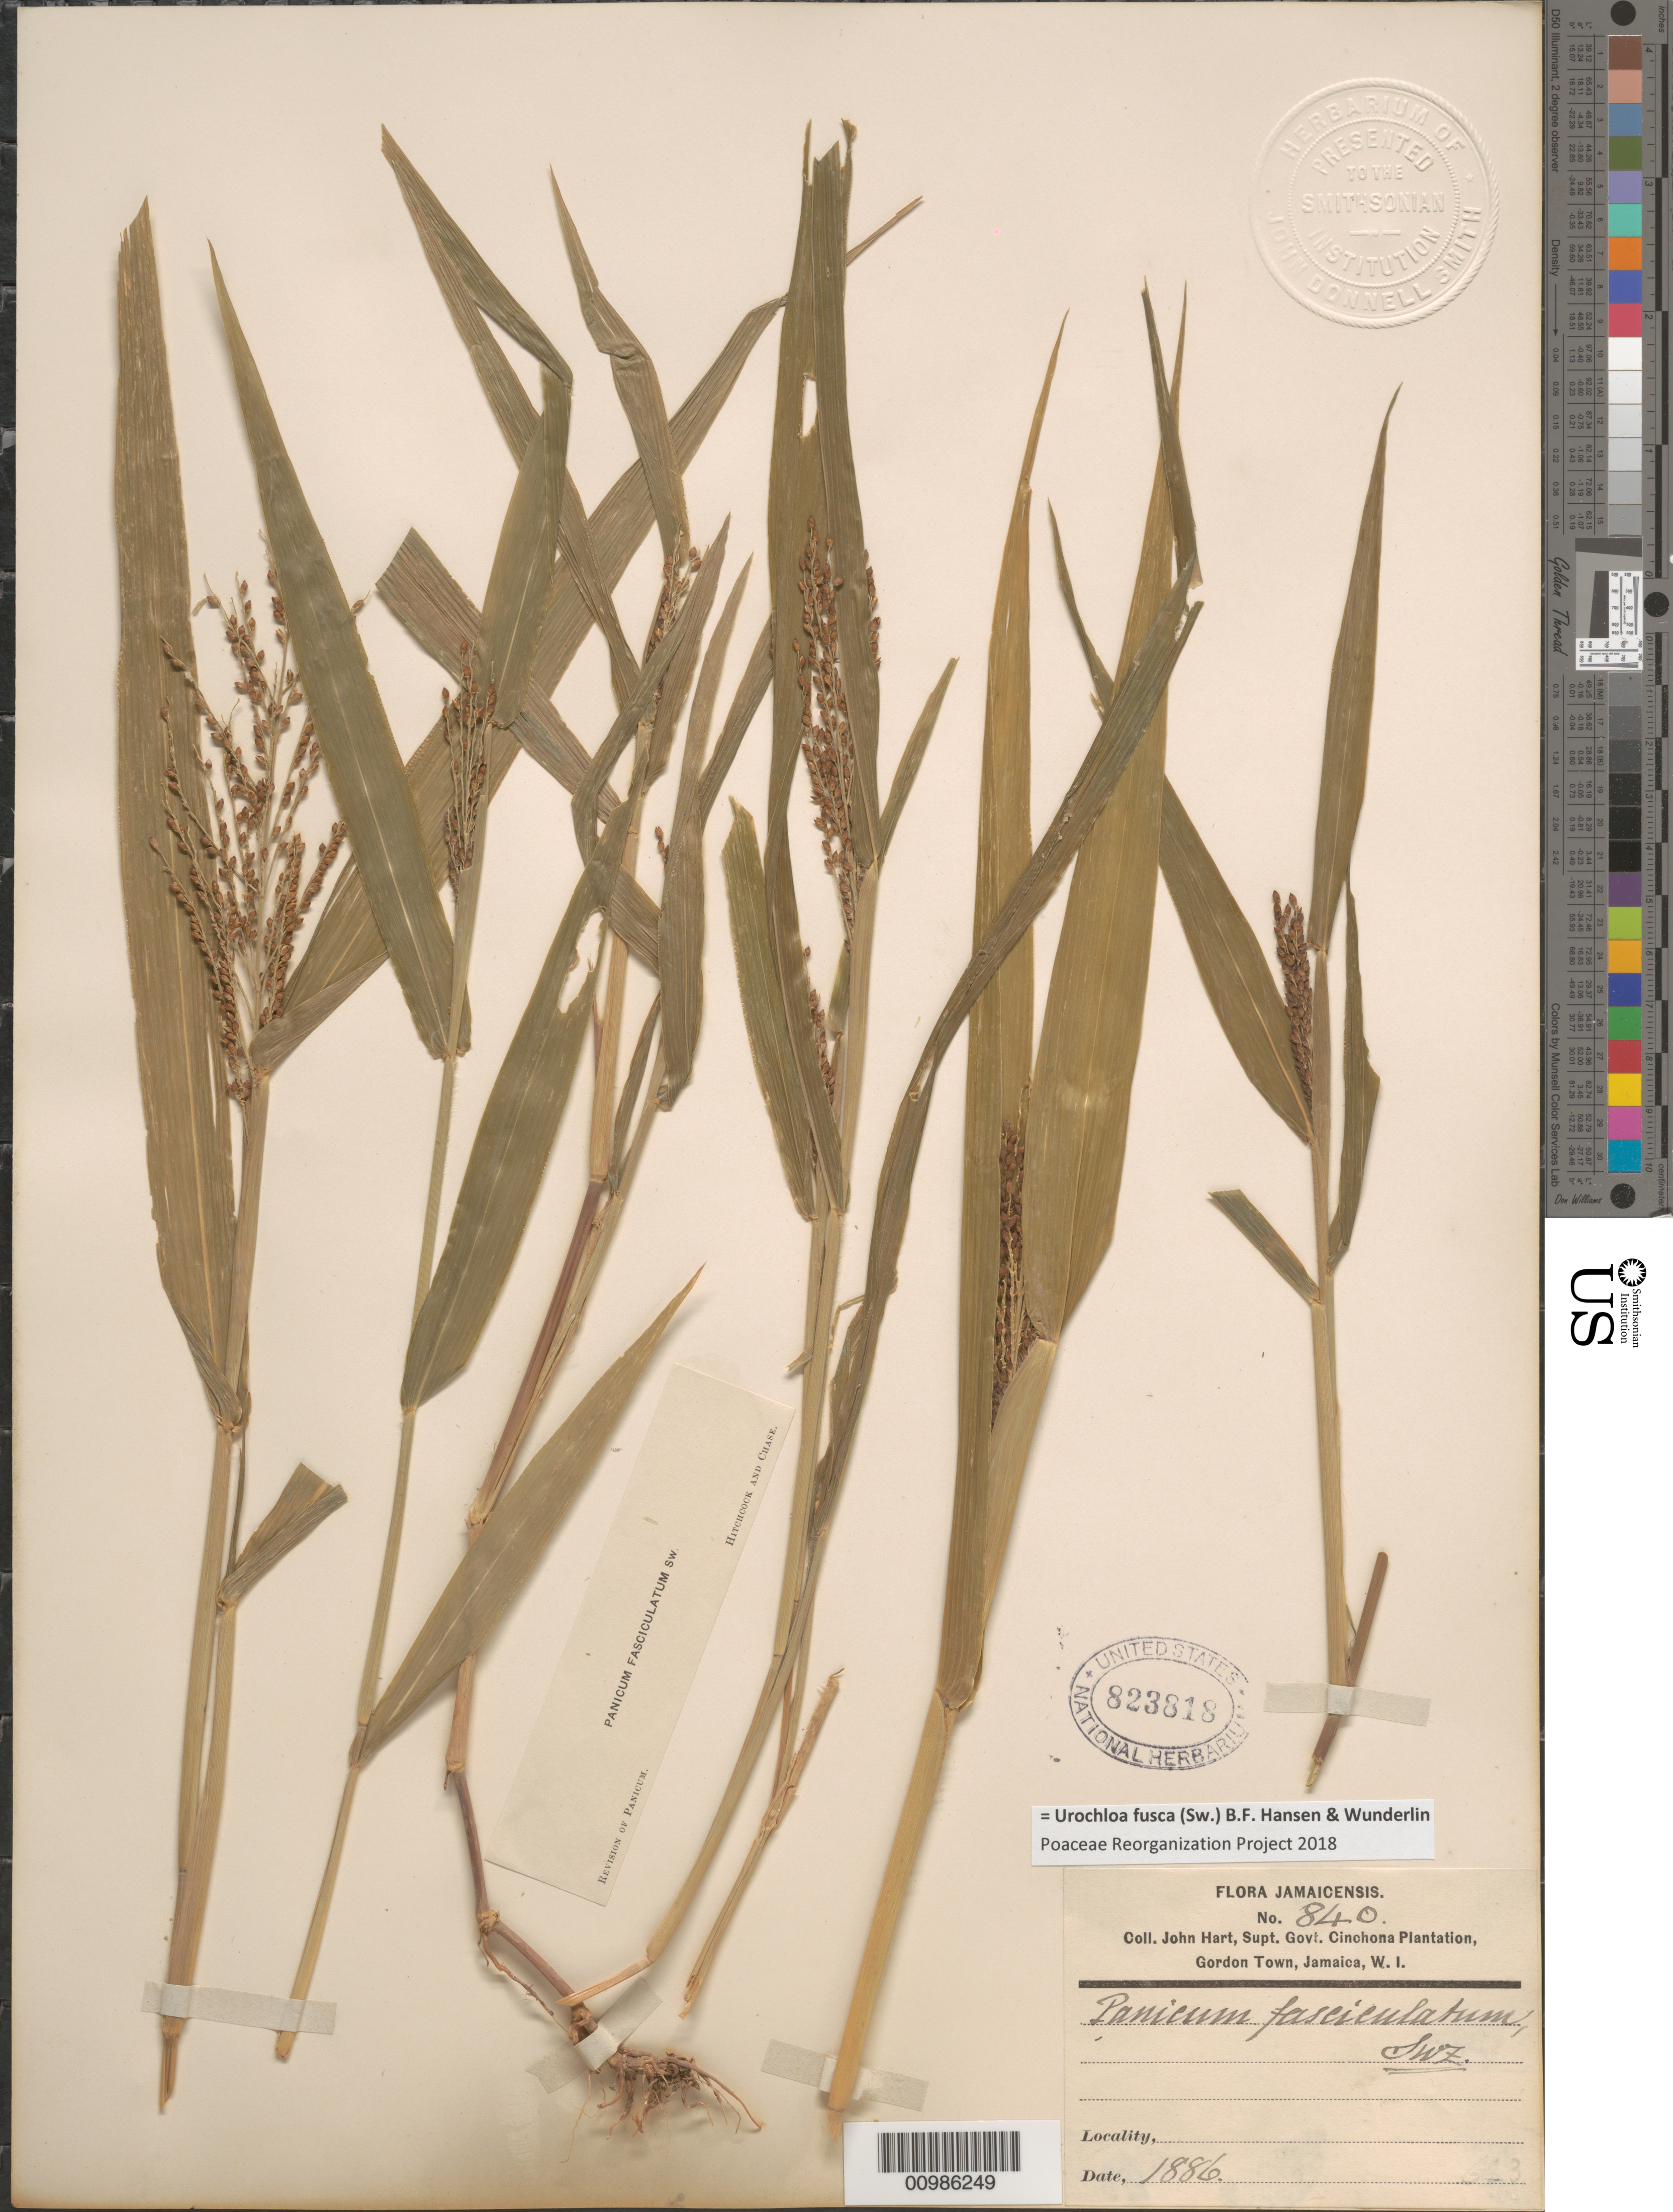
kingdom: Plantae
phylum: Tracheophyta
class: Liliopsida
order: Poales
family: Poaceae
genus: Brachiaria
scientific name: Brachiaria fasciculata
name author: (Sw.) Parodi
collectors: J. Hart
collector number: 840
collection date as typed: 1886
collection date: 1886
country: Jamaica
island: Jamaica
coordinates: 0 N, 0 E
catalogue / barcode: US 823818